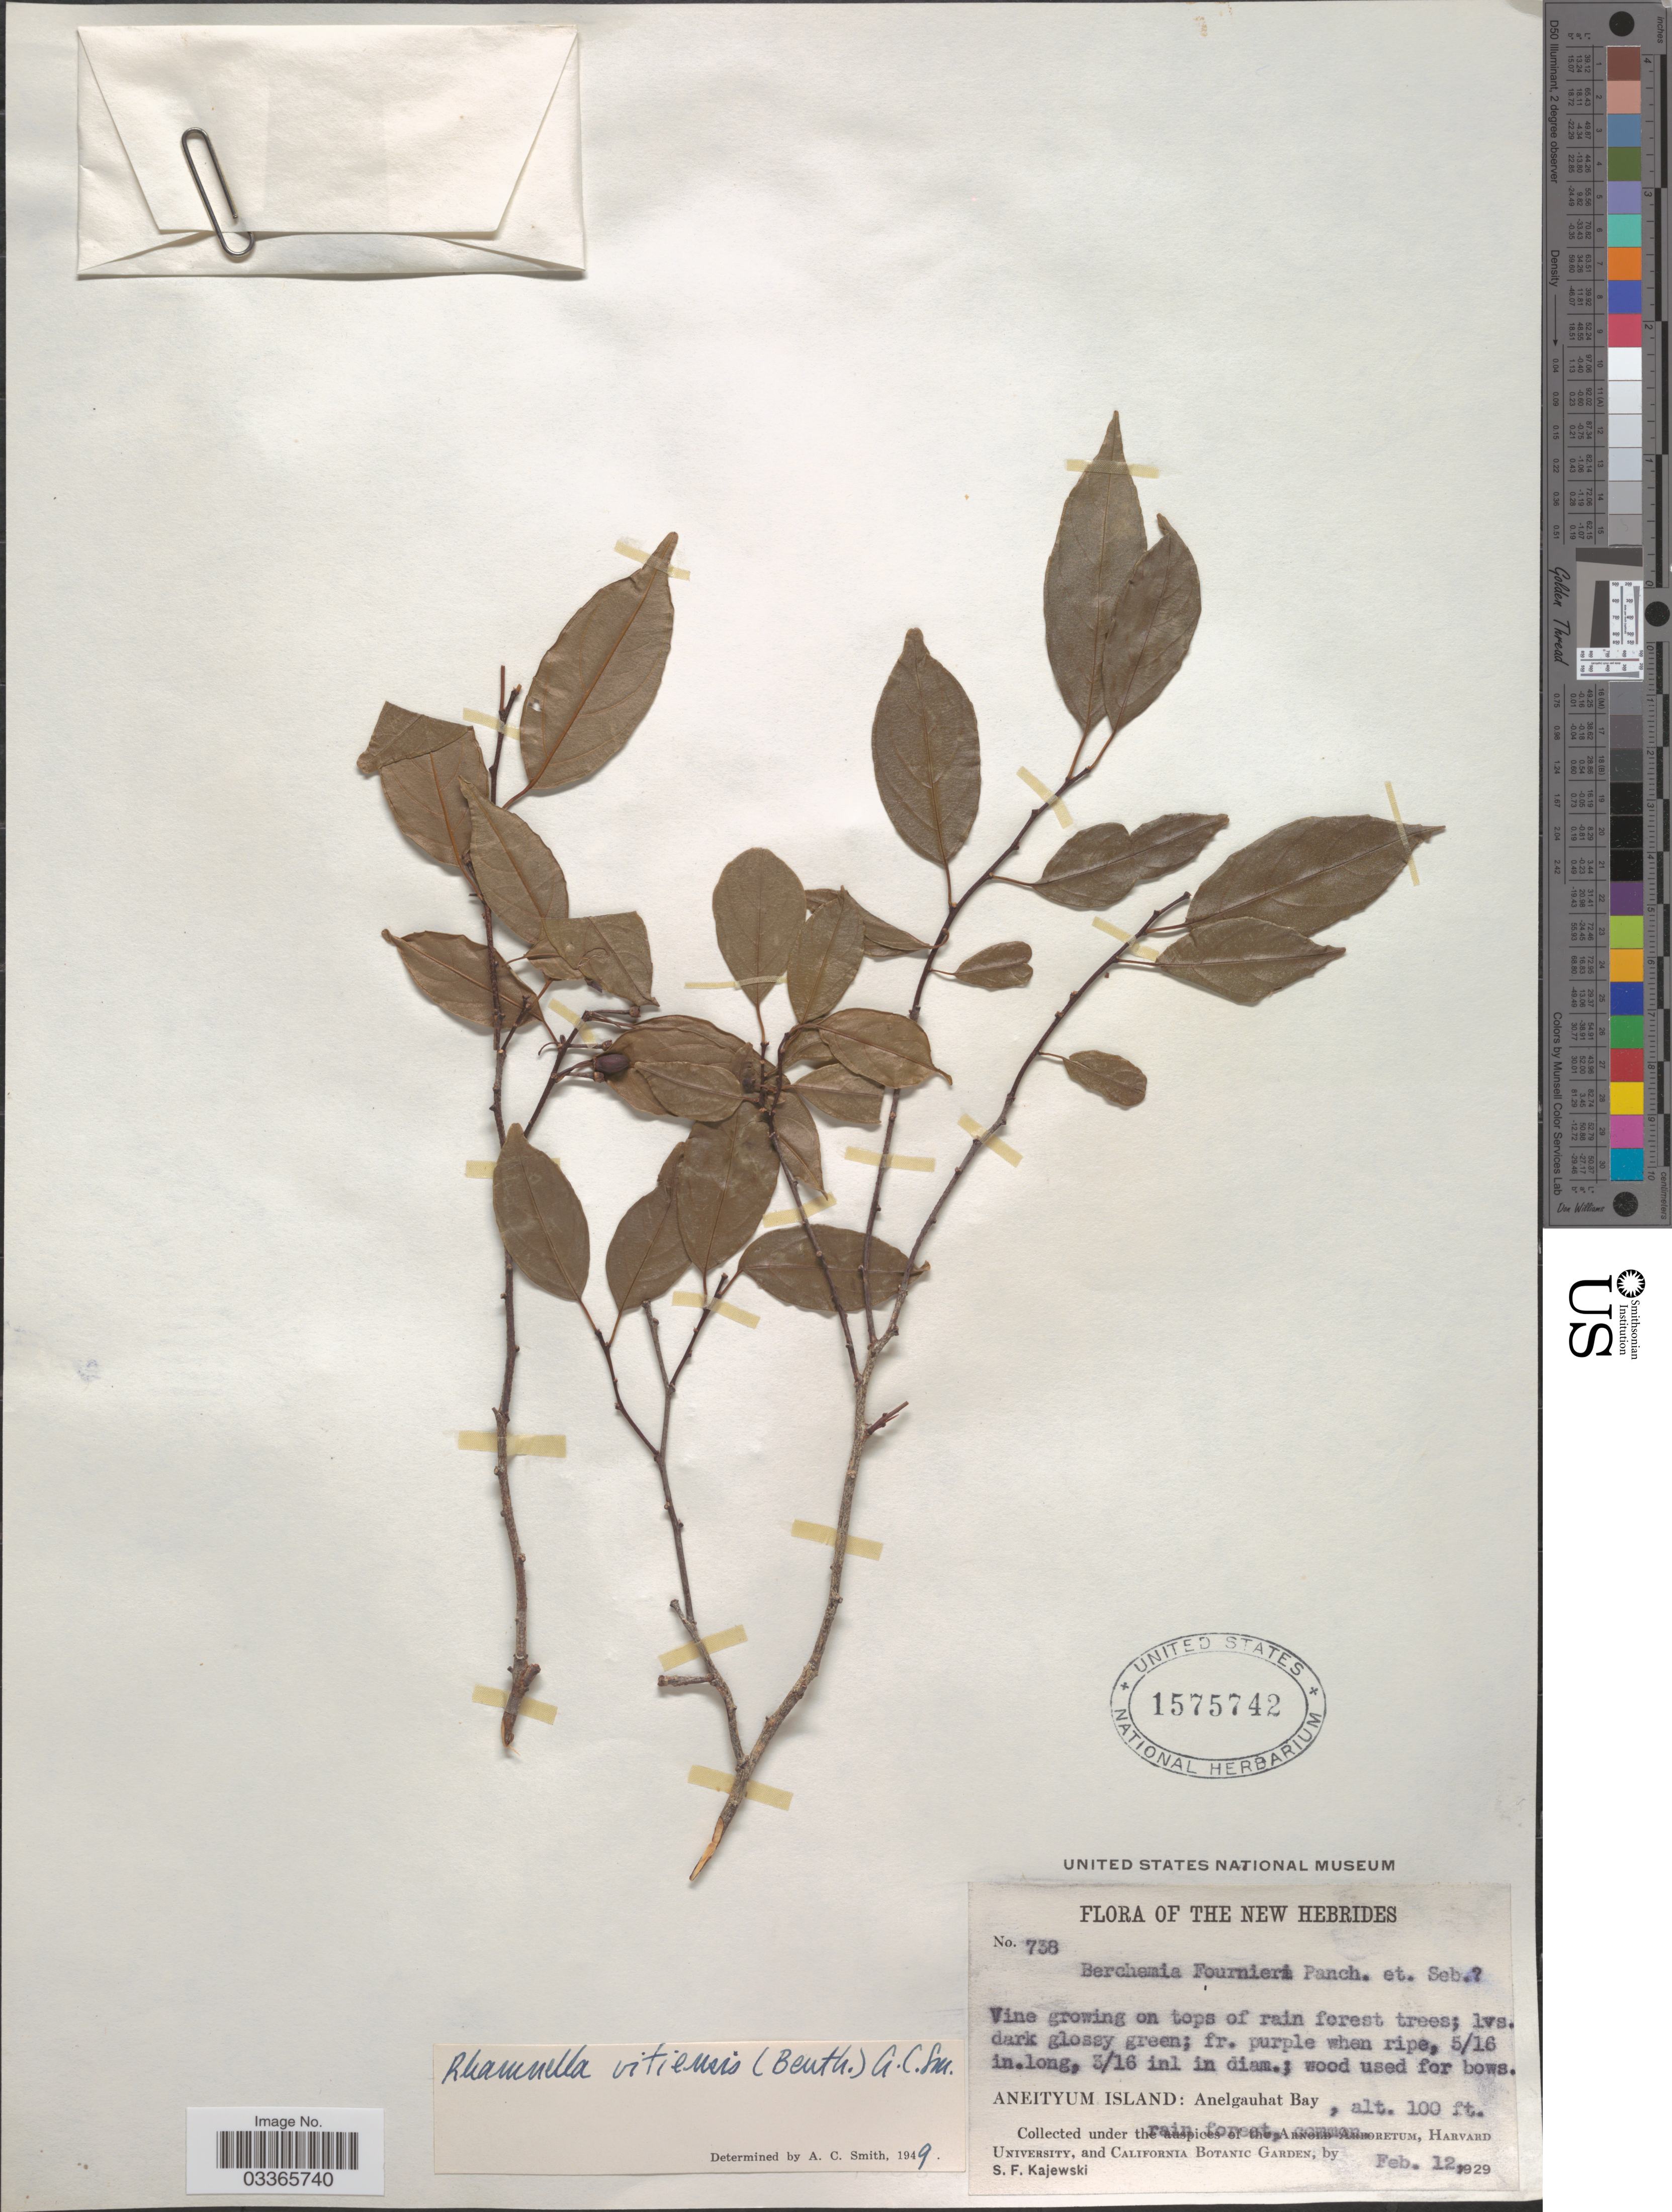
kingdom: Plantae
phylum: Tracheophyta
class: Magnoliopsida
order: Rosales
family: Rhamnaceae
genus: Rhamnella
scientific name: Rhamnella vitiensis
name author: (Benth.) A.C. Sm.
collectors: S. Kajewski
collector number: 738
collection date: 1929-02-12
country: Vanuatu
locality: The New Hebrides. Aneityum Island: Anelgauhat Bay.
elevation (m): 30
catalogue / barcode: US 1575742